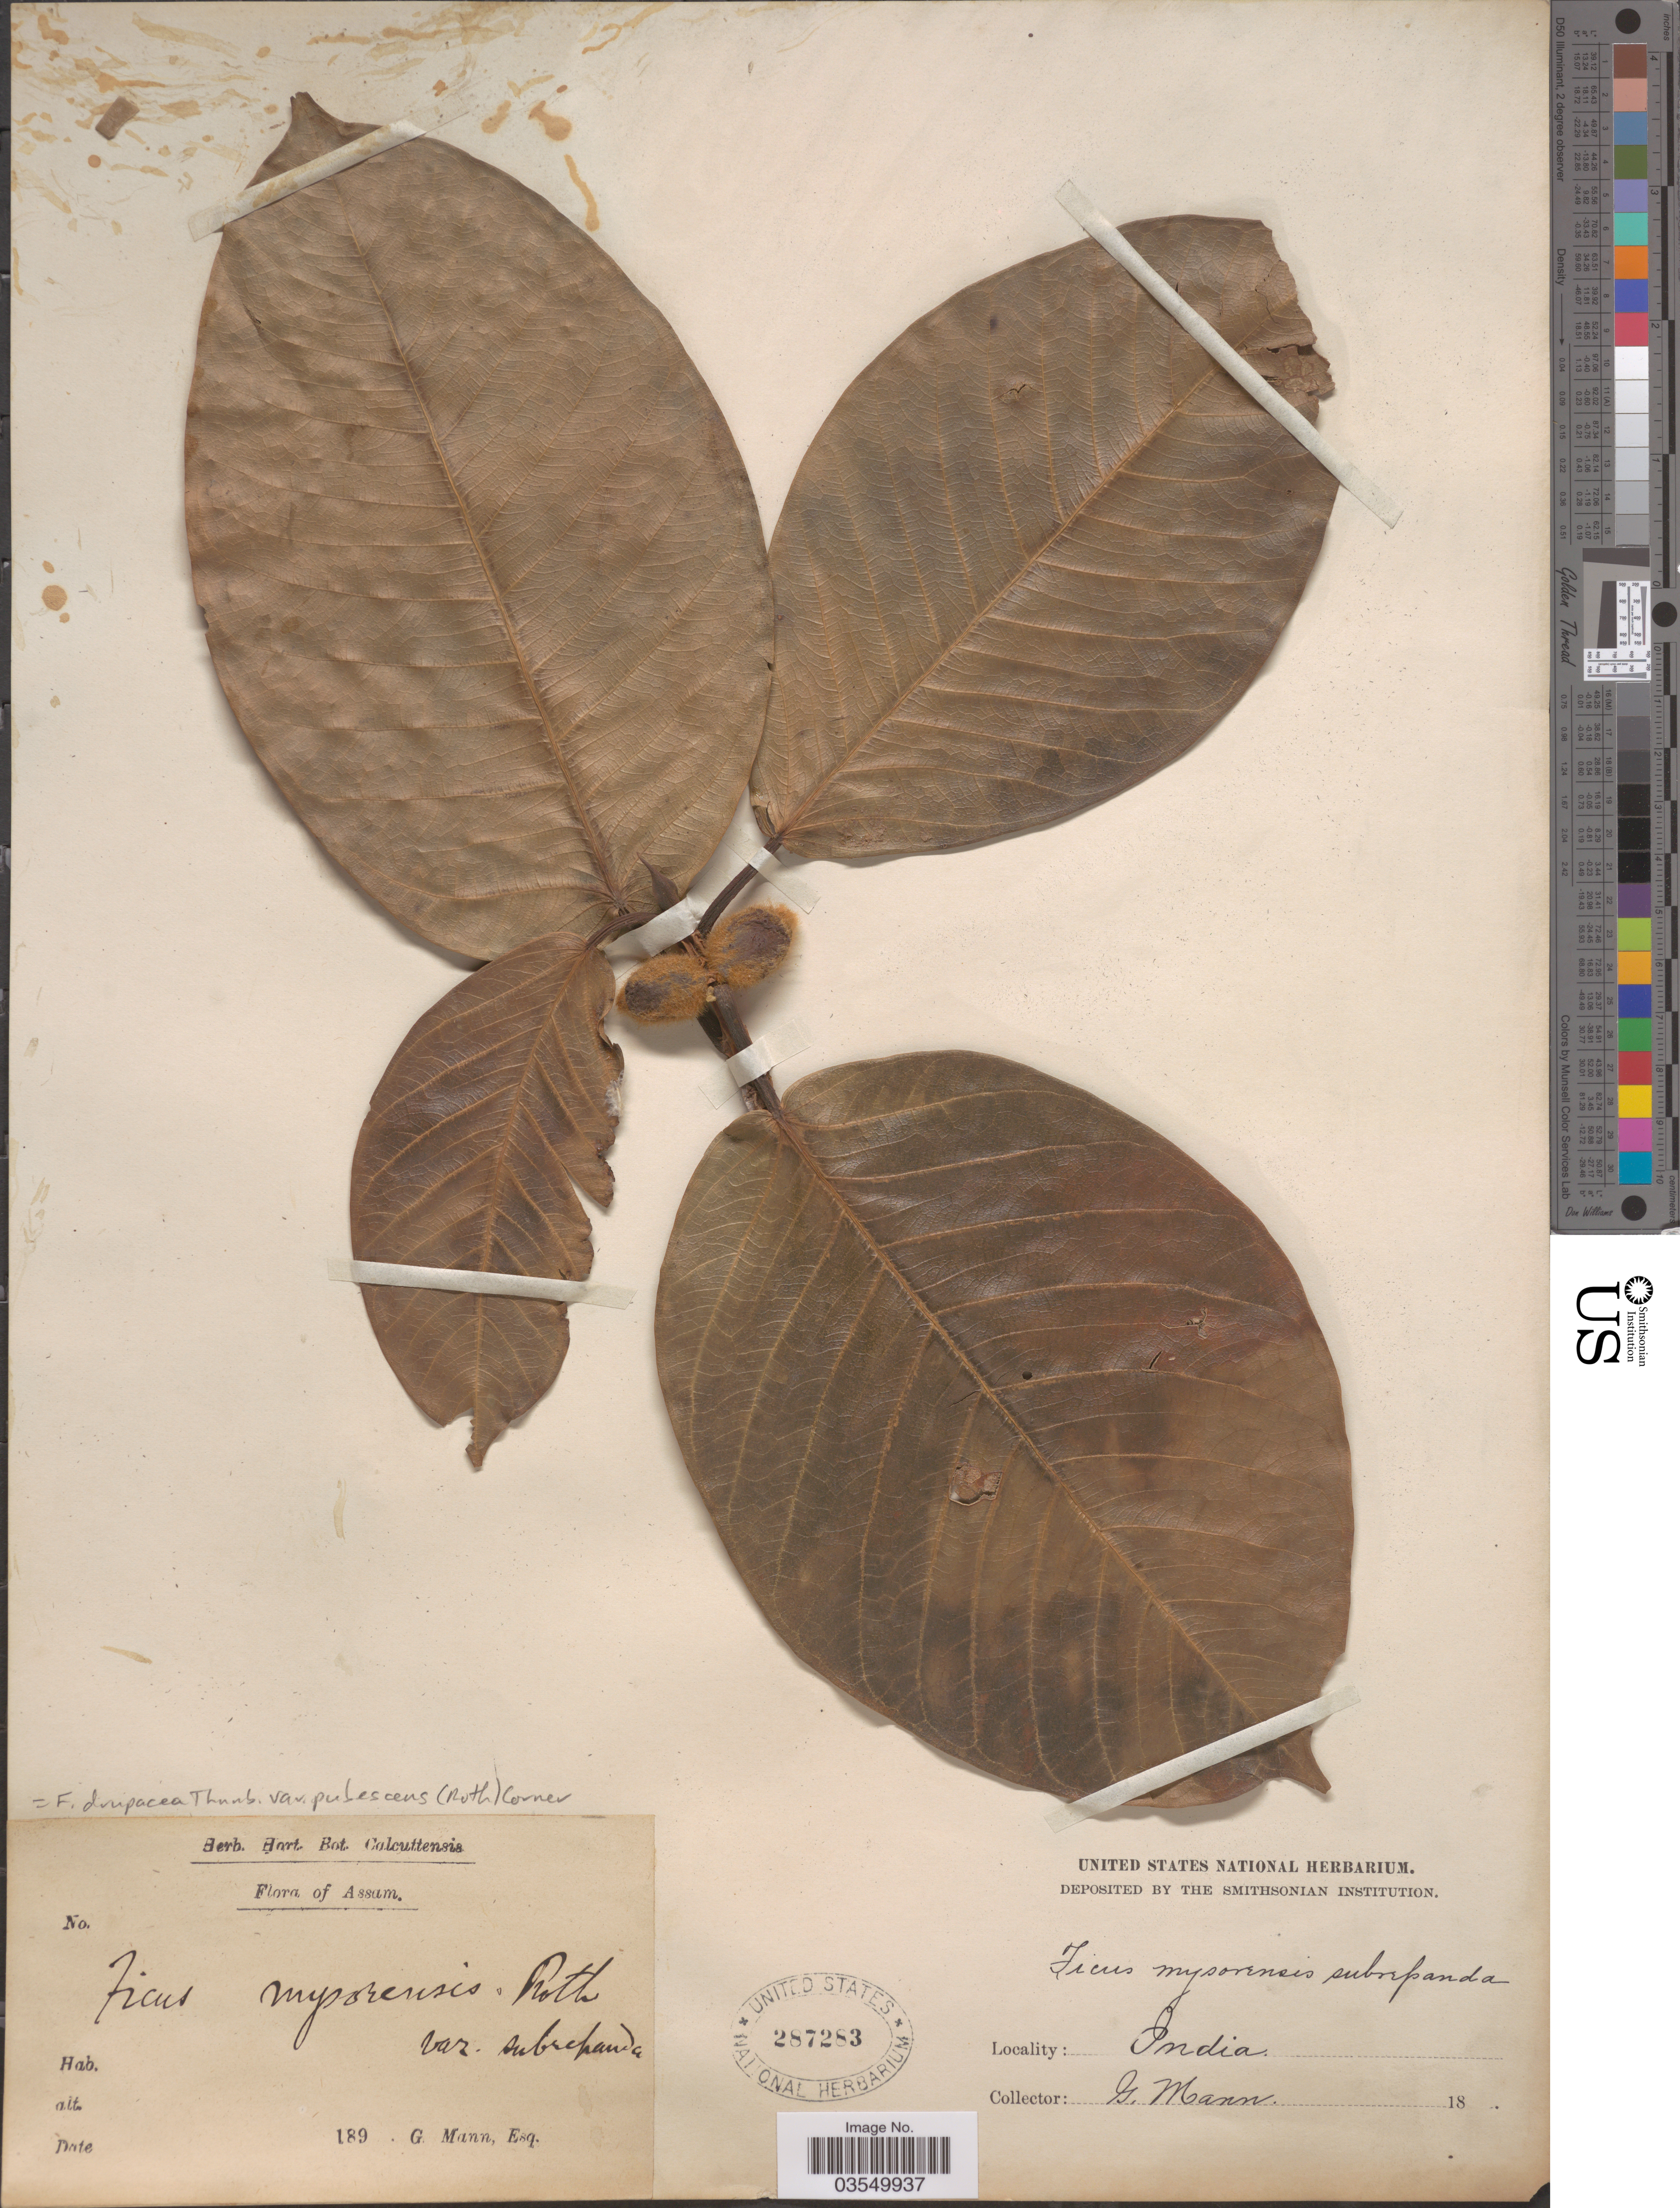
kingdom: Plantae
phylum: Tracheophyta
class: Magnoliopsida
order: Rosales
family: Moraceae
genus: Ficus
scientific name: Ficus drupacea var. pubescens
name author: (Roth) Corner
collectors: G. Mann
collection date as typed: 189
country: India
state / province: Assam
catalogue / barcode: US 287283